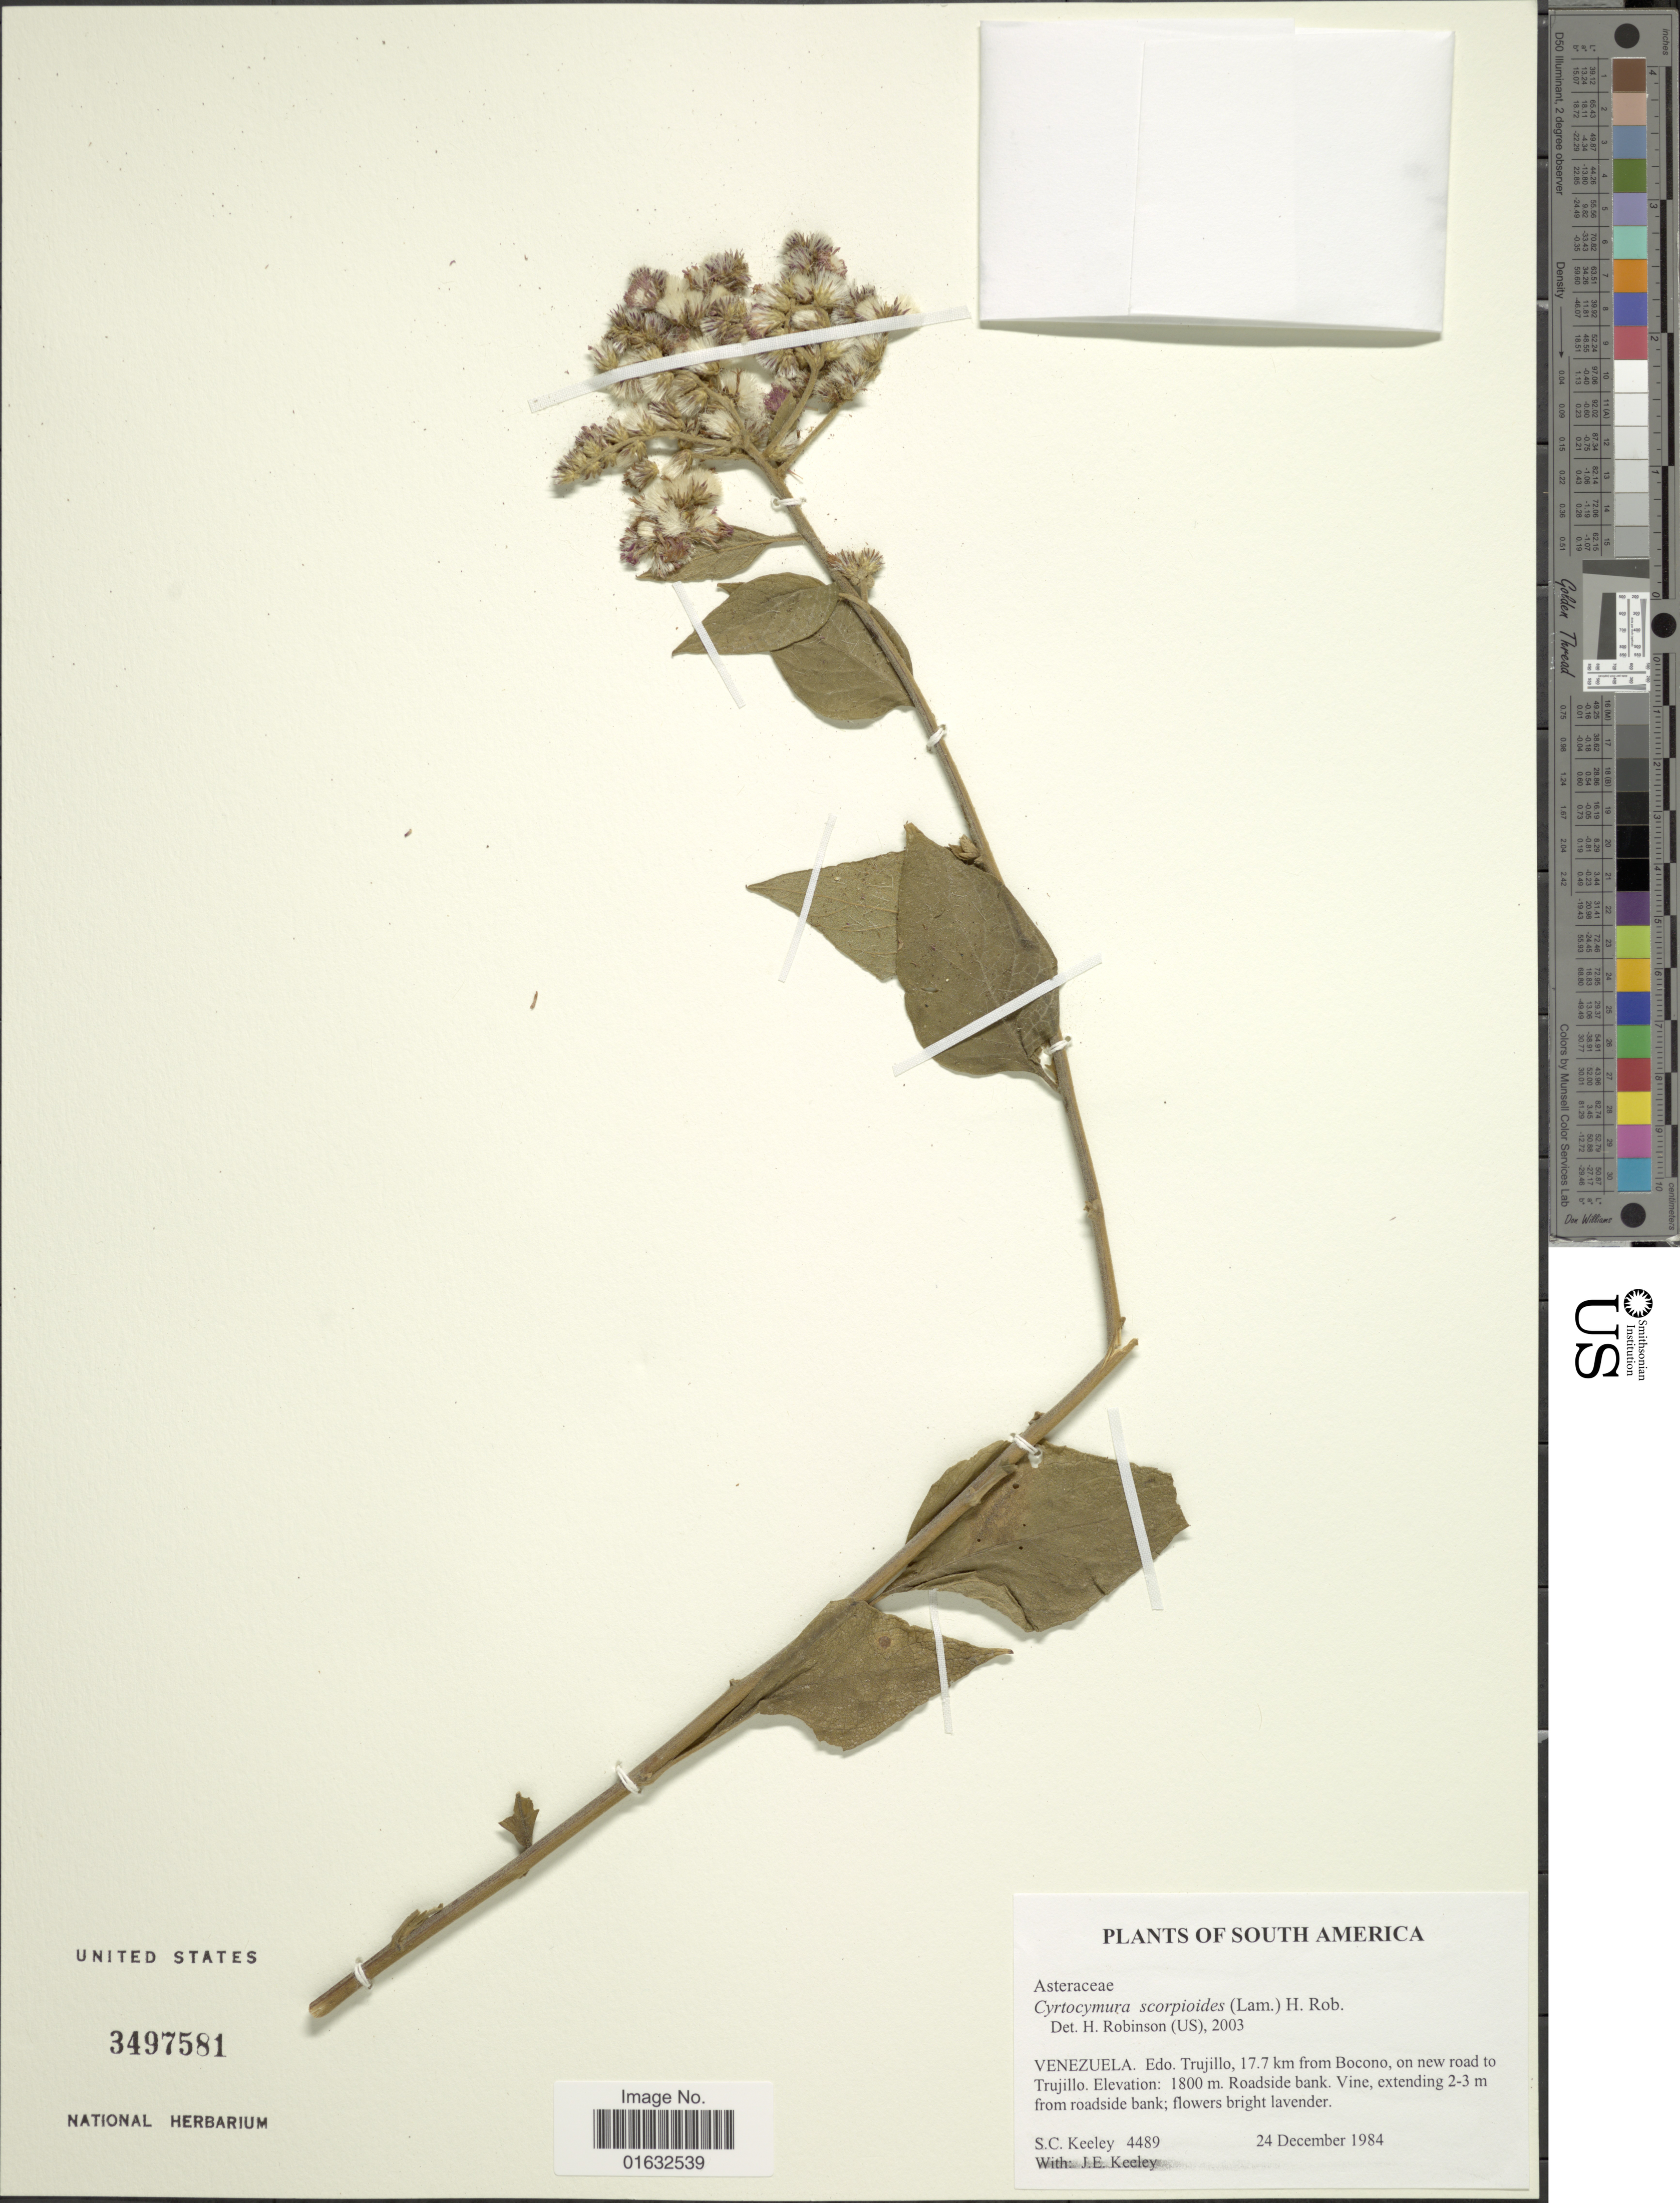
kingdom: Plantae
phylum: Tracheophyta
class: Magnoliopsida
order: Asterales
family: Asteraceae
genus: Cyrtocymura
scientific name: Cyrtocymura scorpioides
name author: (Lam.) H. Rob.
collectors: S. C. Keeley & J. E. Keeley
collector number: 4489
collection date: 1984-12-24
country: Venezuela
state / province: Trujillo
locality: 17.7 km from Bocono, on new road to Trujillo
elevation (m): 1800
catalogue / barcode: US 3497581